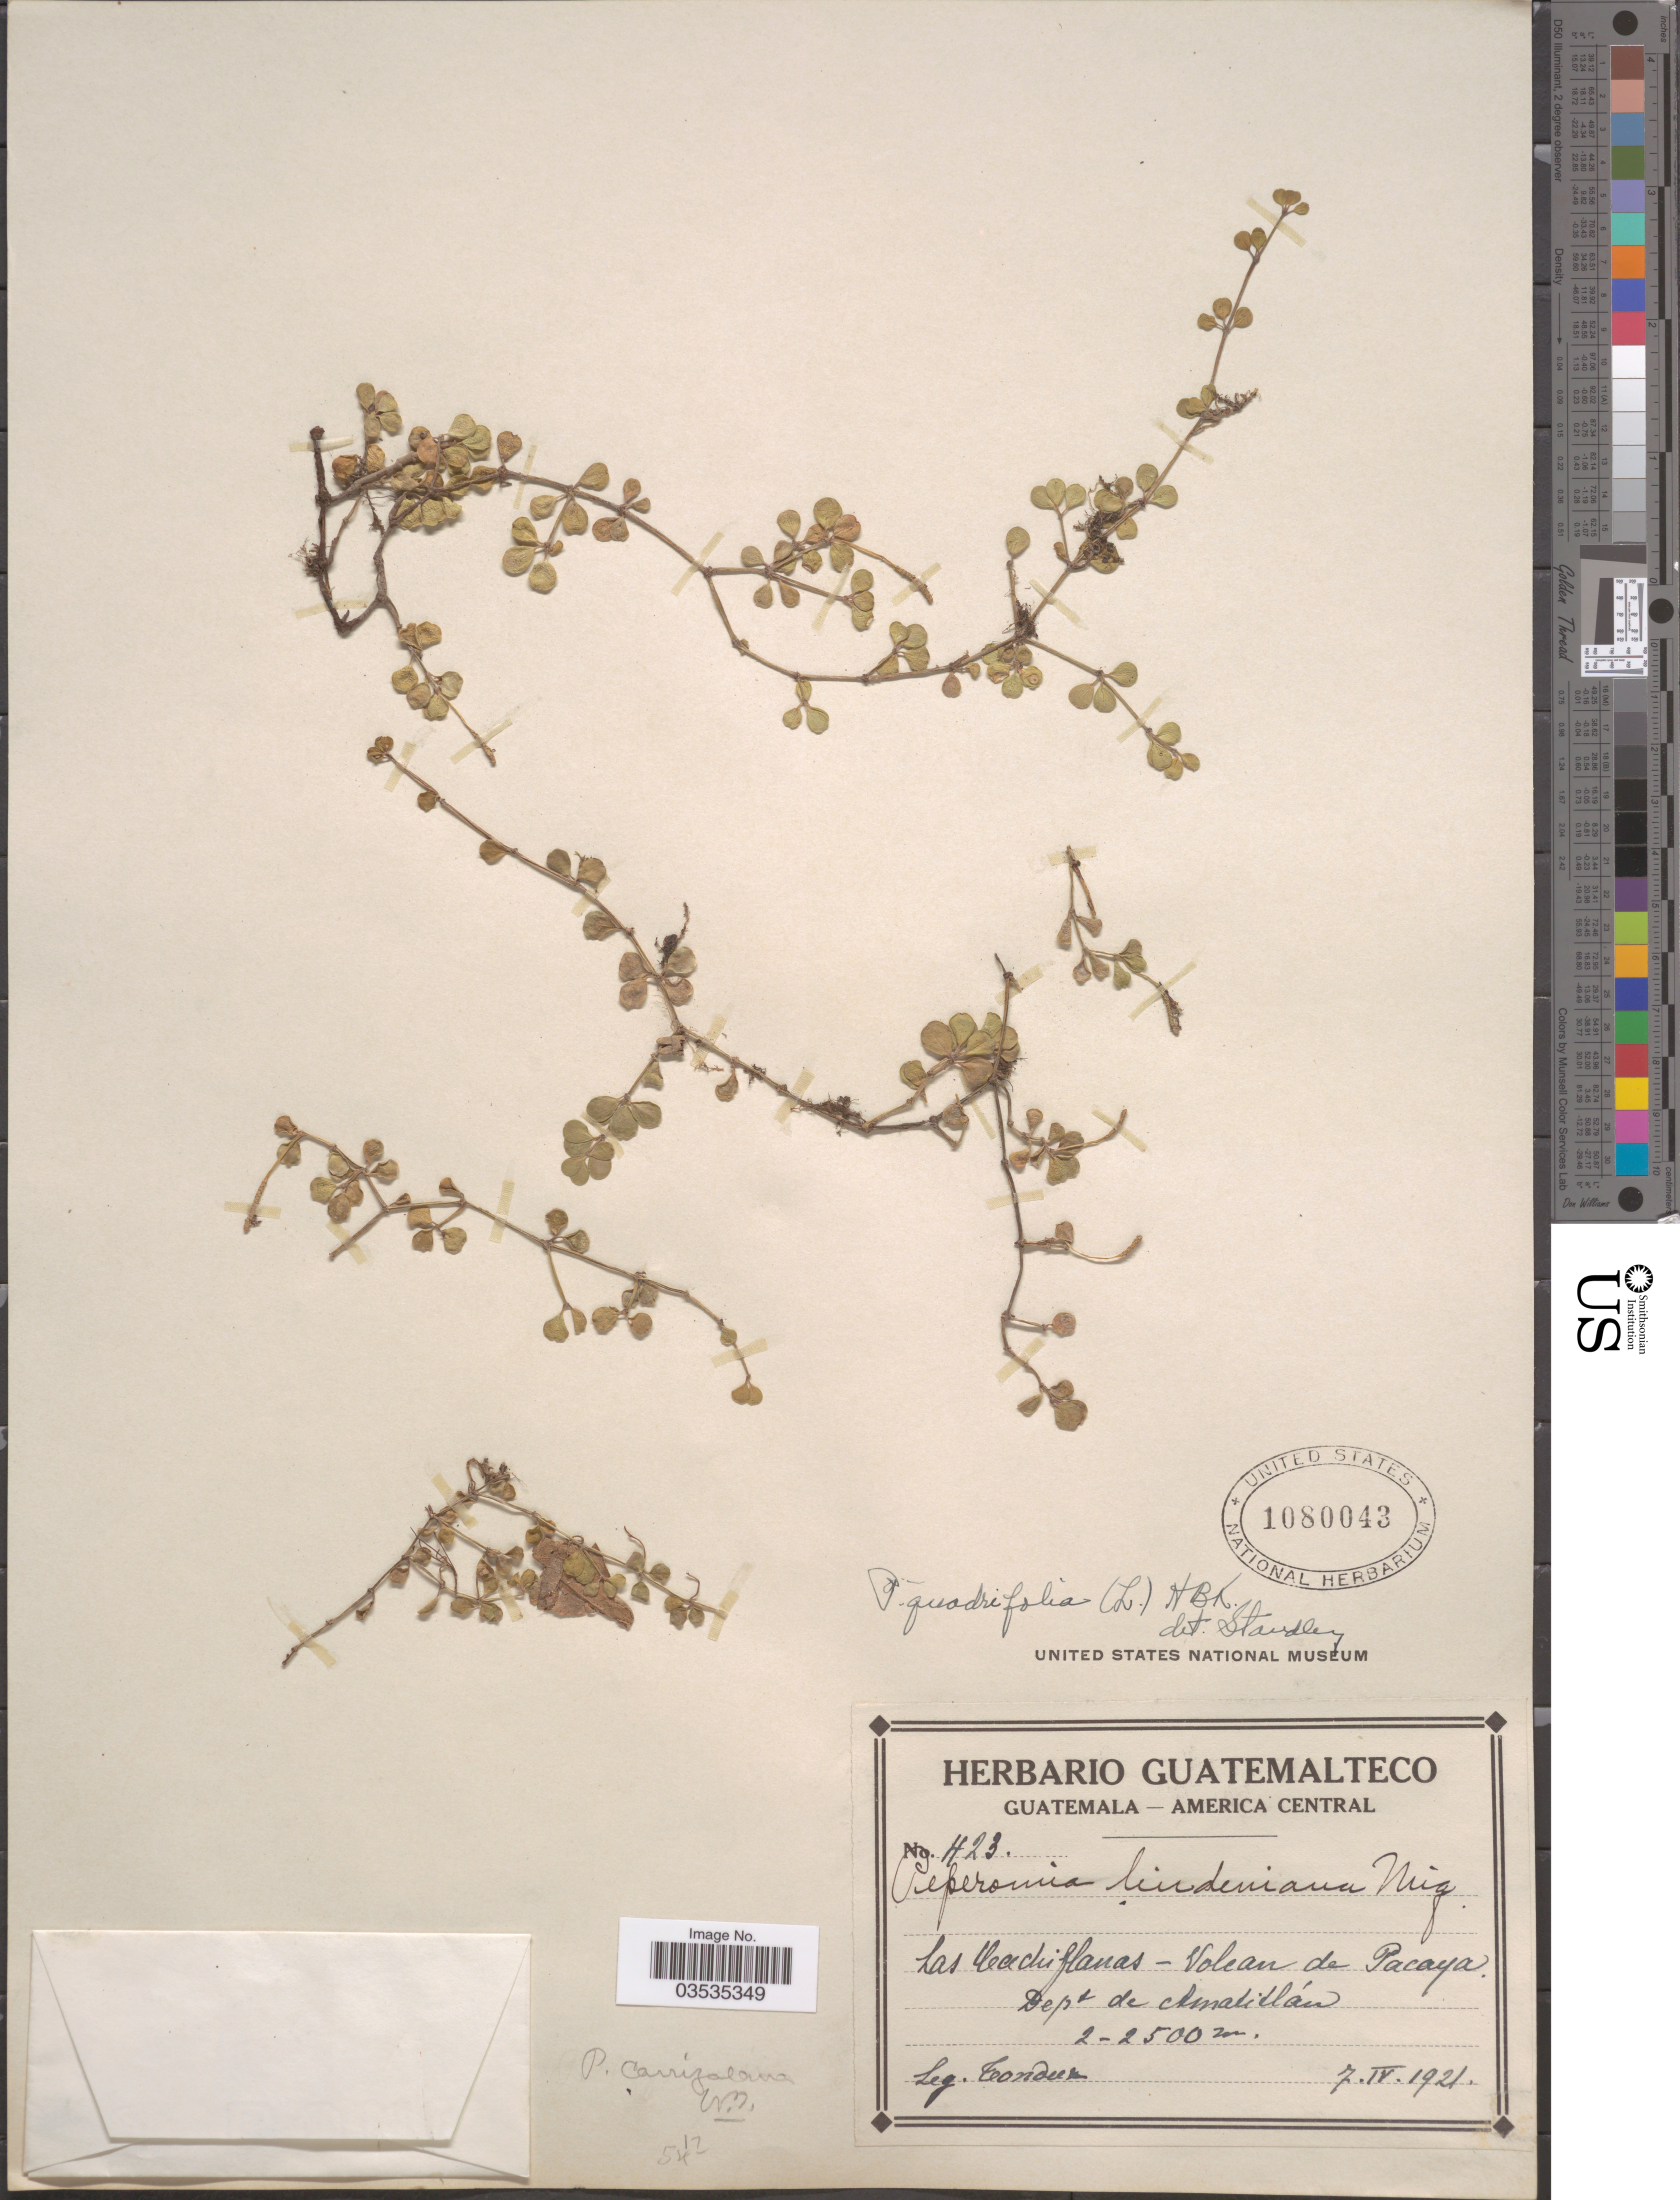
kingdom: Plantae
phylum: Tracheophyta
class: Magnoliopsida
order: Piperales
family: Piperaceae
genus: Peperomia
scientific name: Peperomia hoffmannii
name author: C. DC.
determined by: Jiménez, José Estaban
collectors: Tonduz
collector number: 423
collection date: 1921-04-07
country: Guatemala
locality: Las Cachiflanas- Volcan de Pacaya. Dept. Amatitlán.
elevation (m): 2000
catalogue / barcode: US 1080043